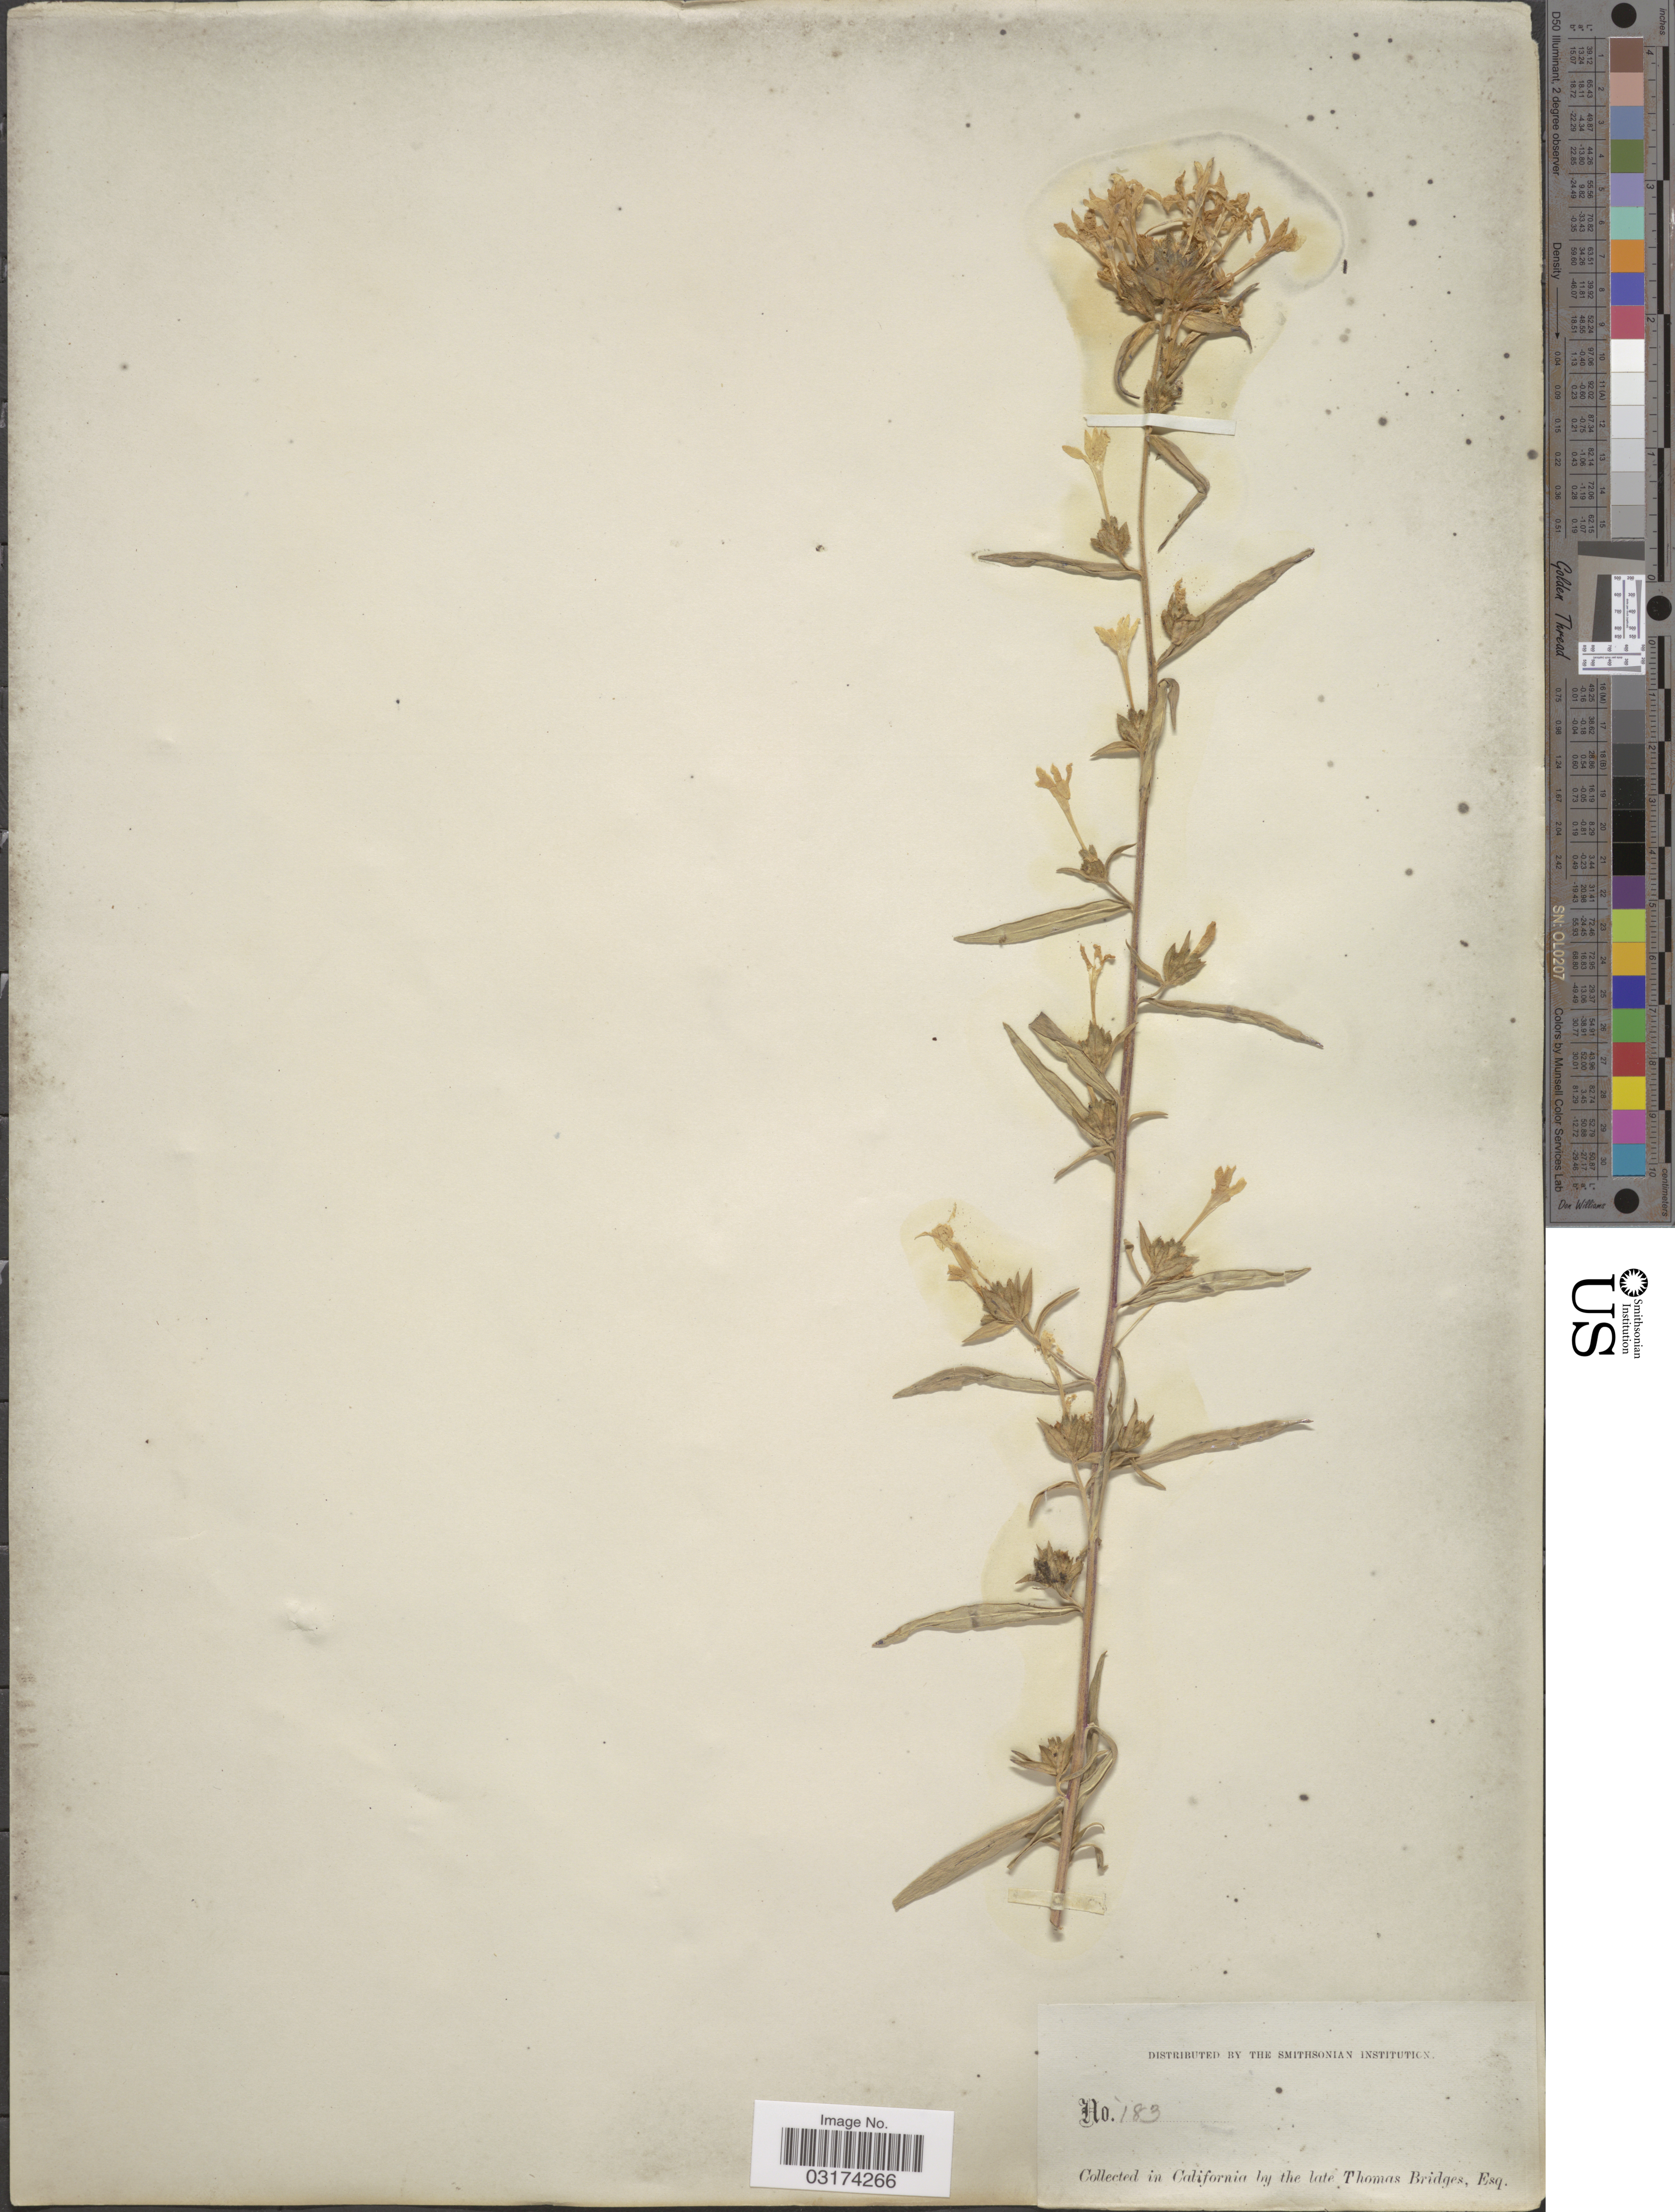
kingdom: Plantae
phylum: Tracheophyta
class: Magnoliopsida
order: Ericales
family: Polemoniaceae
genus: Collomia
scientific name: Collomia grandiflora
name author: Douglas ex Lindl.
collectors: T. Bridges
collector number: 183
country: United States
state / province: California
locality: California.